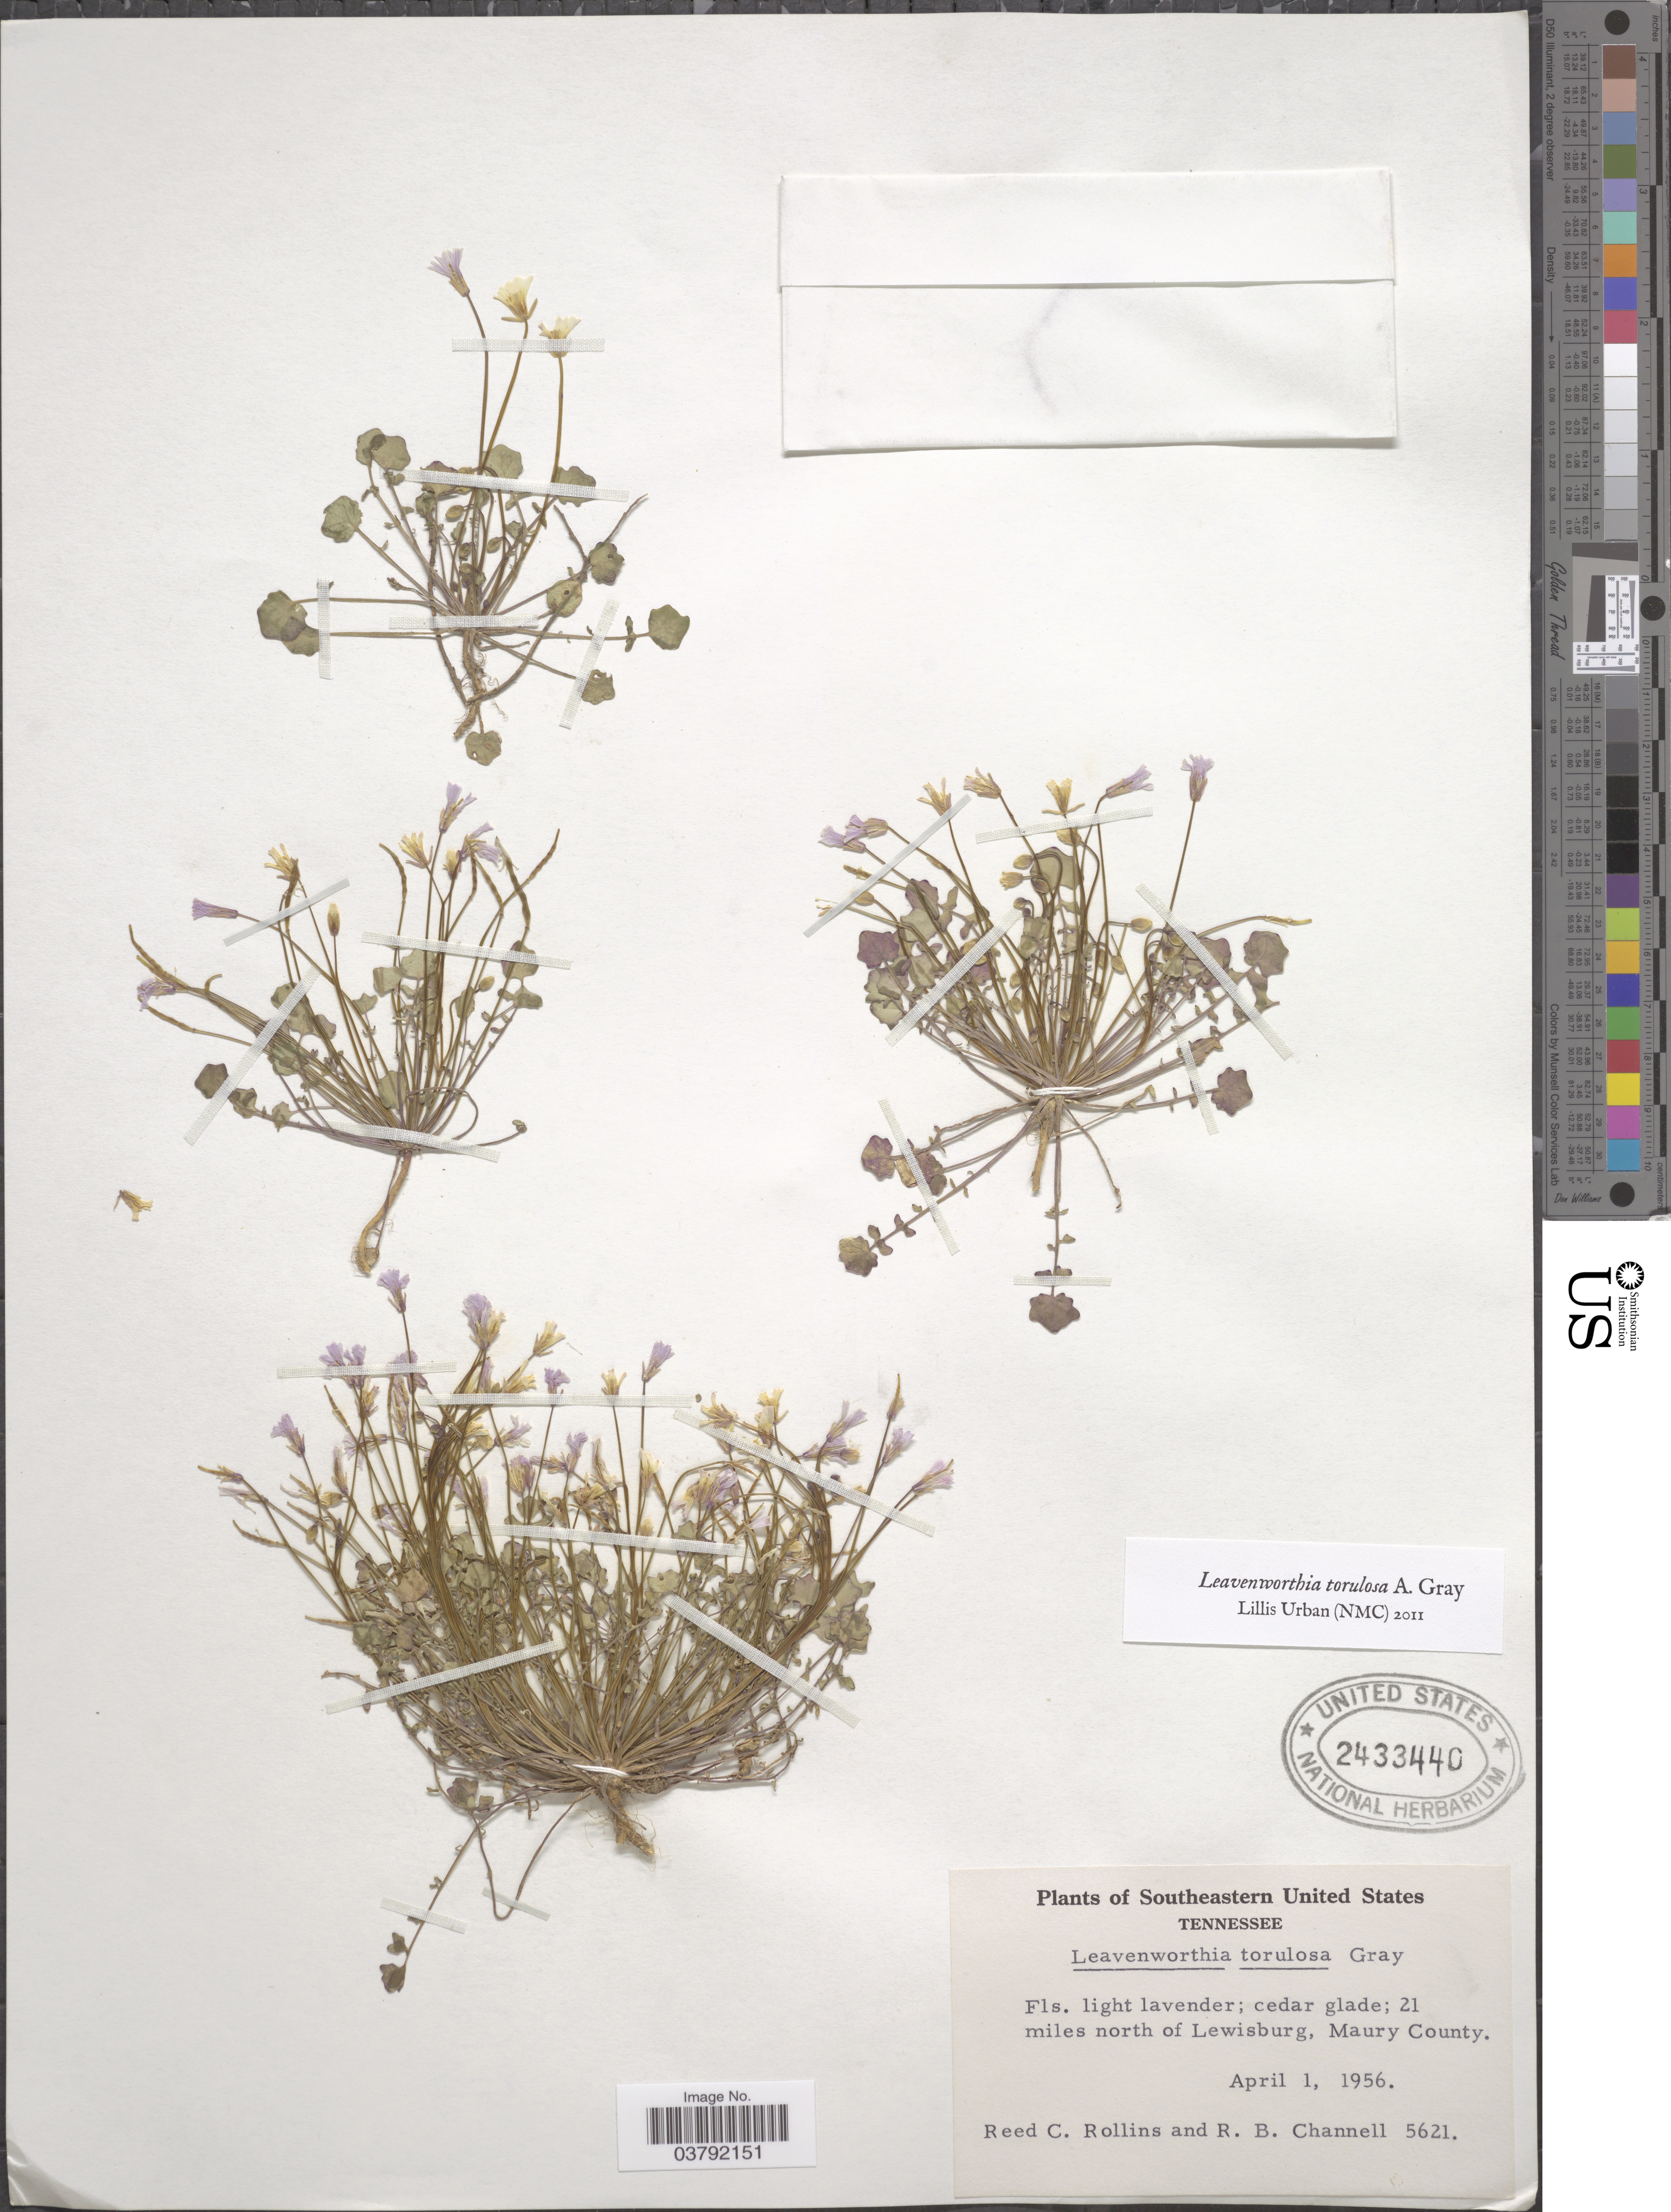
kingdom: Plantae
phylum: Tracheophyta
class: Magnoliopsida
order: Brassicales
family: Brassicaceae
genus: Leavenworthia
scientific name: Leavenworthia torulosa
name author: A. Gray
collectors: R. C. Rollins & R. B. Channell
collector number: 5621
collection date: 1956-04-01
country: United States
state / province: Tennessee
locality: Southeastern United States. 21 miles north of Lewisburg, Maury County.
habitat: cedar glade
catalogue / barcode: US 2433440